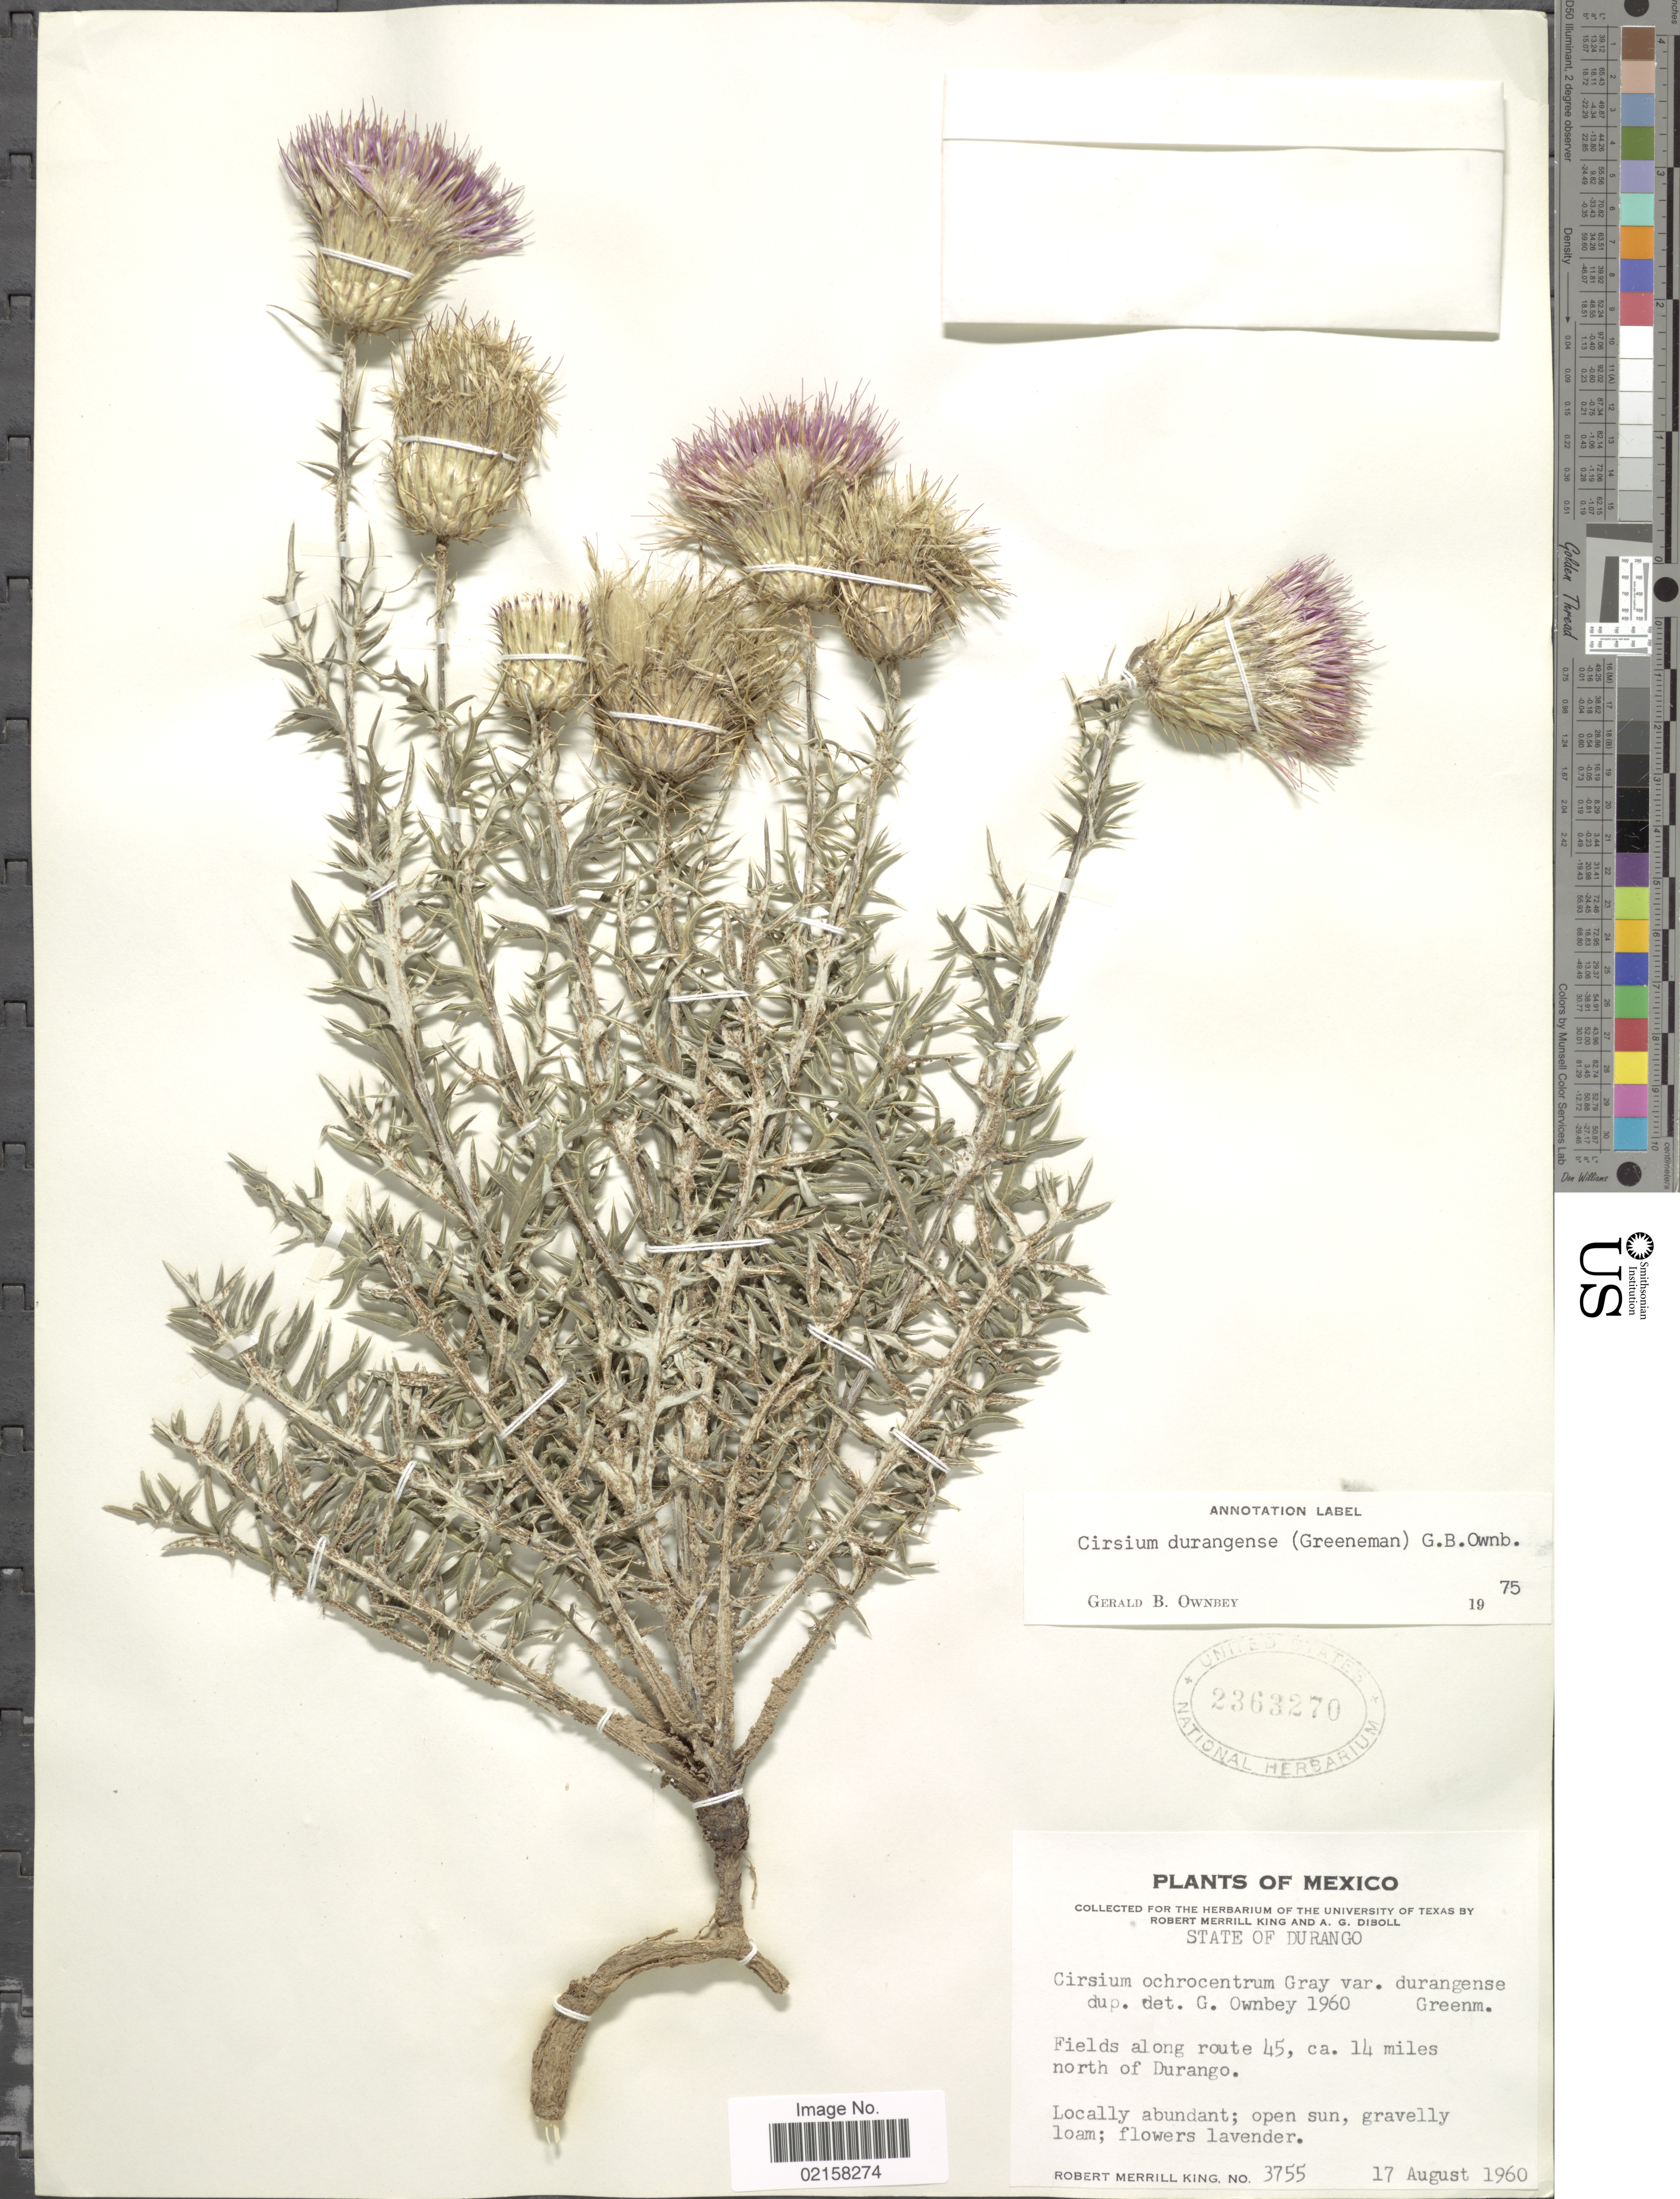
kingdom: Plantae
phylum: Tracheophyta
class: Magnoliopsida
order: Asterales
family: Asteraceae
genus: Cirsium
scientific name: Cirsium durangense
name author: (Greenm.) G.B. Ownbey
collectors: R. M. King & A. Diboll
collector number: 3755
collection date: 1960-08-17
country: Mexico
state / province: Durango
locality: Fields along route 45, ca. 14 miles north of Durango.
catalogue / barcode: US 2363270